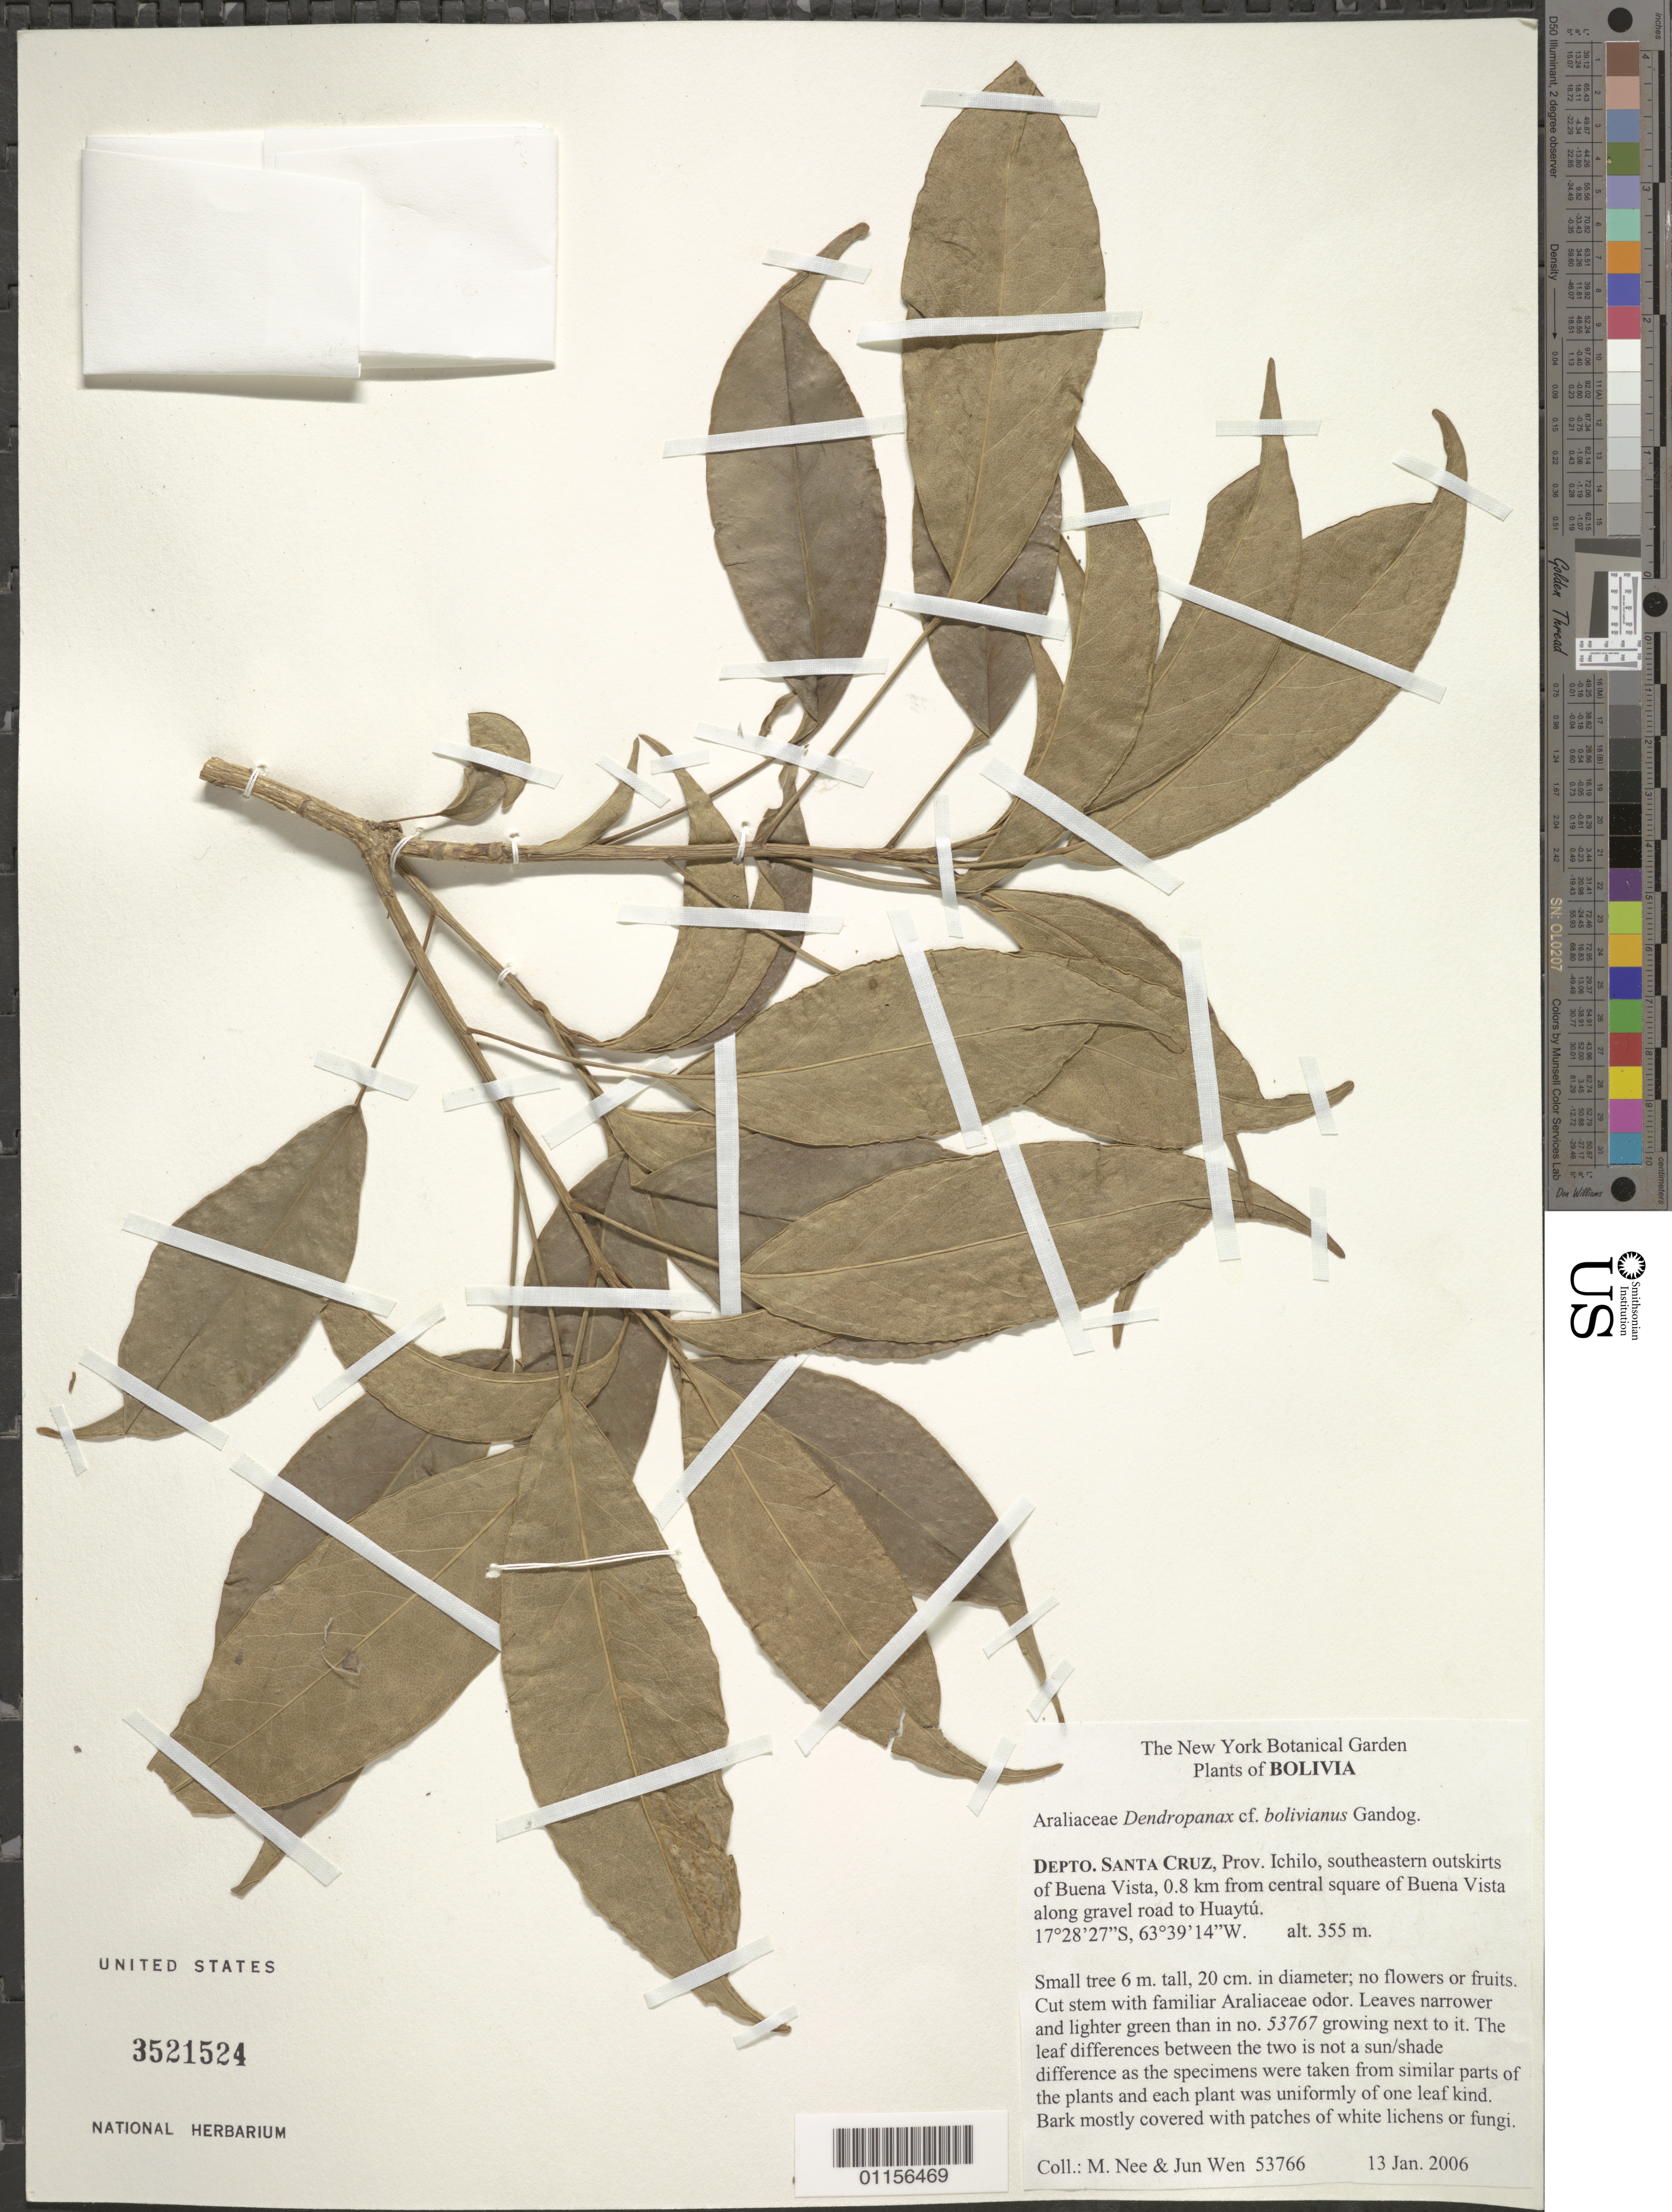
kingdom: Plantae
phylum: Tracheophyta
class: Magnoliopsida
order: Apiales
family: Araliaceae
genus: Dendropanax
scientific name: Dendropanax bolivianus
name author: Gand.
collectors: M. Nee & J. Wen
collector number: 53766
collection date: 2006-01-13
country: Bolivia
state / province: Santa Cruz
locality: Prov. Ichilo, 4.5 km SE outskirts of Buena Vista, 0.8 km from central square of Buena Vista along gravel Rd to Huaytu.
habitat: Small tree.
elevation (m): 355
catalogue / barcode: US 3521524